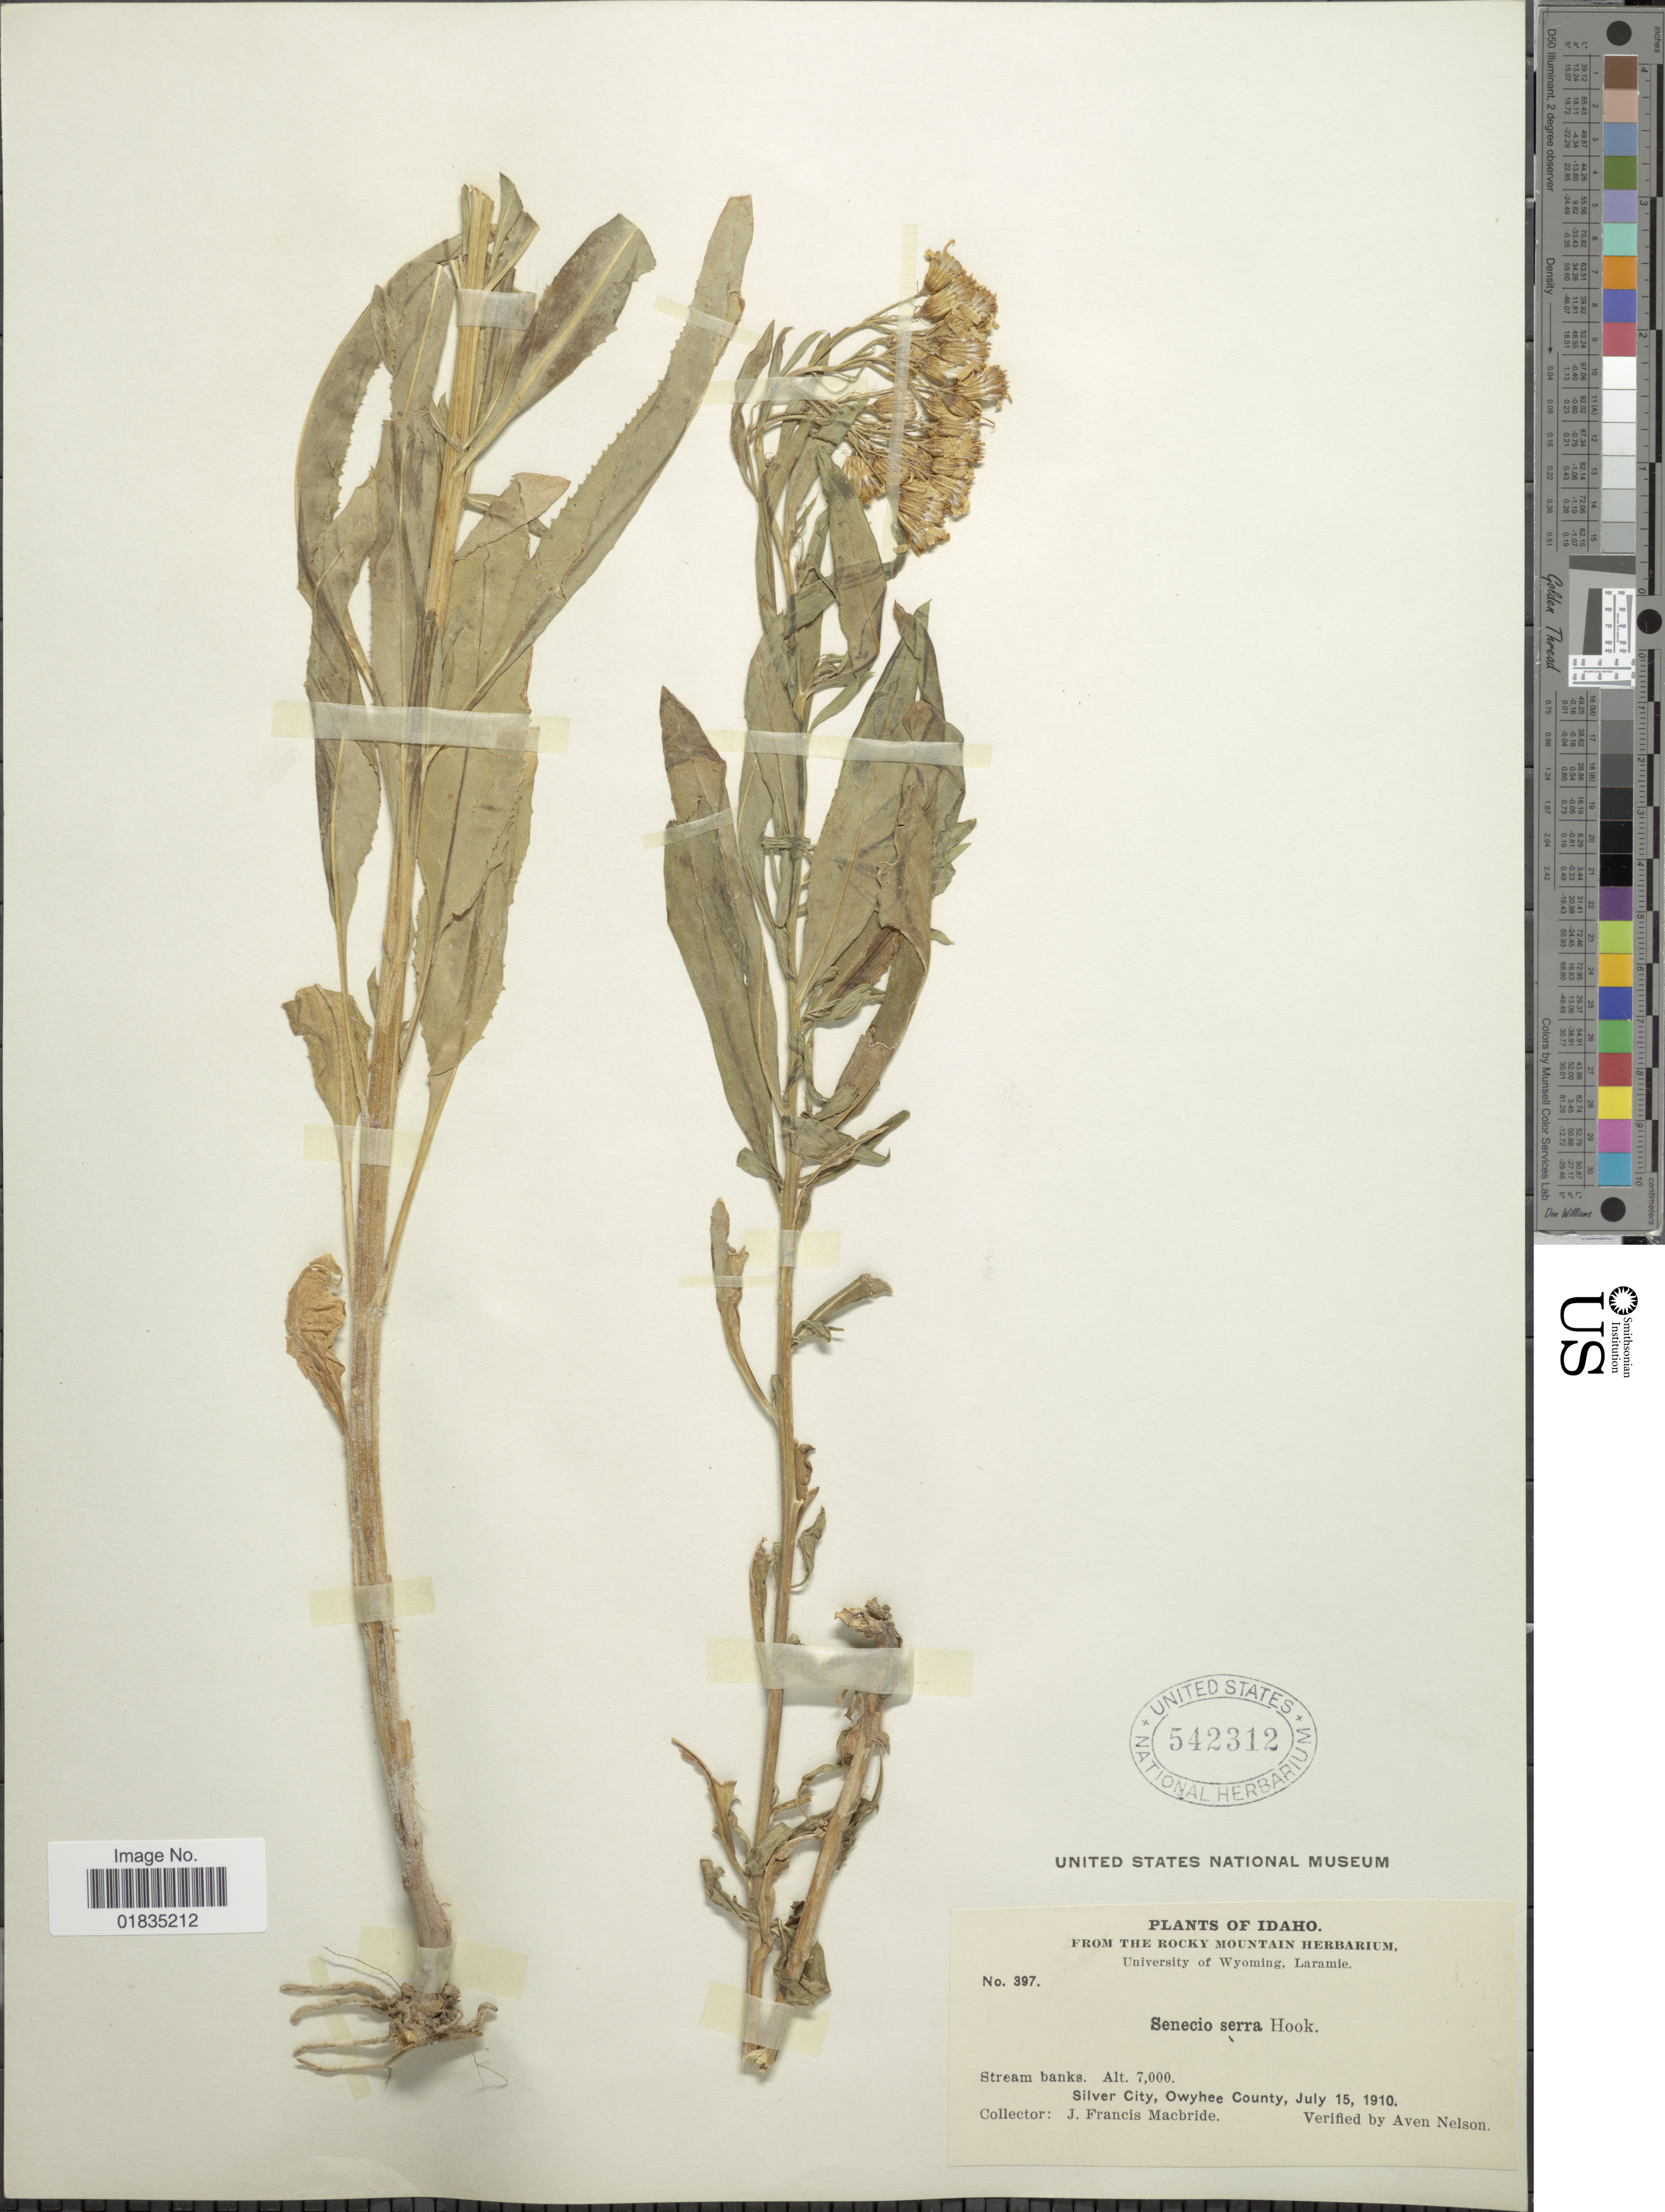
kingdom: Plantae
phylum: Tracheophyta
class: Magnoliopsida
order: Asterales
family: Asteraceae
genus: Senecio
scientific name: Senecio serra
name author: Hook.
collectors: J. F. Macbride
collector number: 397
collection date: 1910-07-15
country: United States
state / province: Idaho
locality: Stream banks, Silver City, Owyhee County.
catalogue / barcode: US 542312